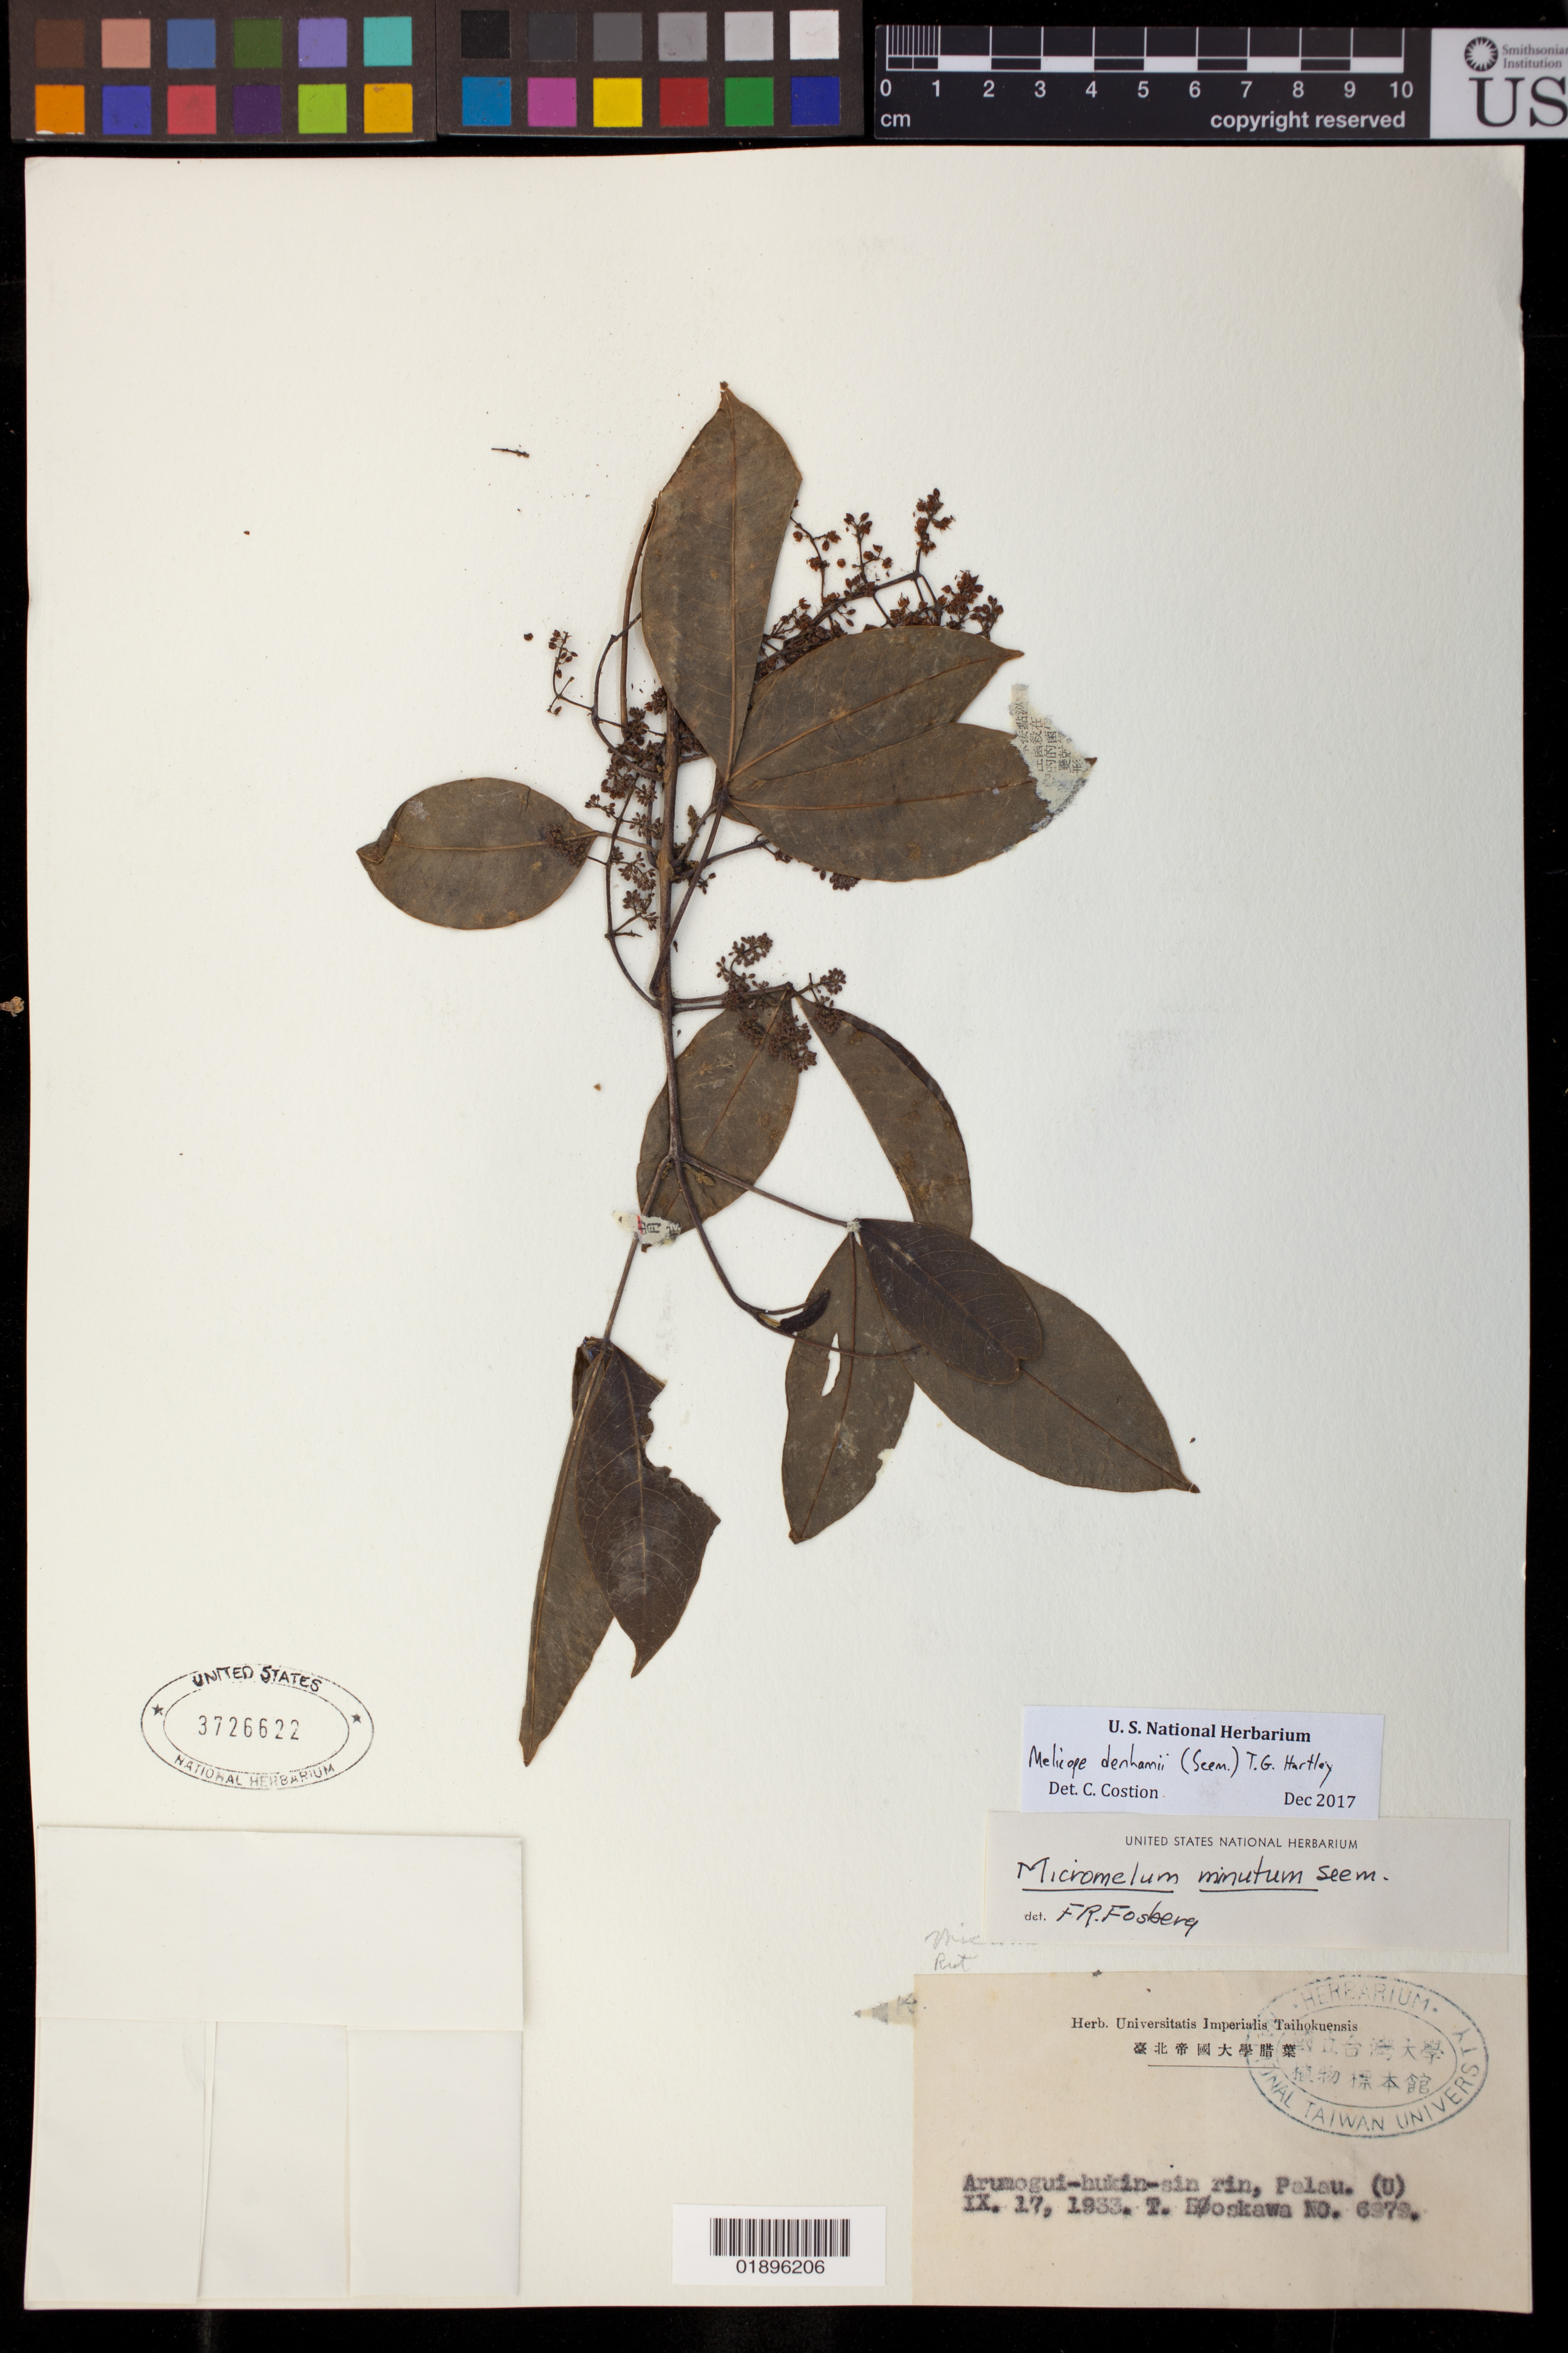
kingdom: Plantae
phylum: Tracheophyta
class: Magnoliopsida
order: Sapindales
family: Rutaceae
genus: Melicope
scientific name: Melicope denhamii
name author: (Seem.) T.G. Hartley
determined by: Costion, C.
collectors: T. Hosokawa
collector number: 6979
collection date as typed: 17 Sep 1933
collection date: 1933-09-17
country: Palau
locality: Arumogui-hukin-sinrin.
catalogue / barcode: US 3726622